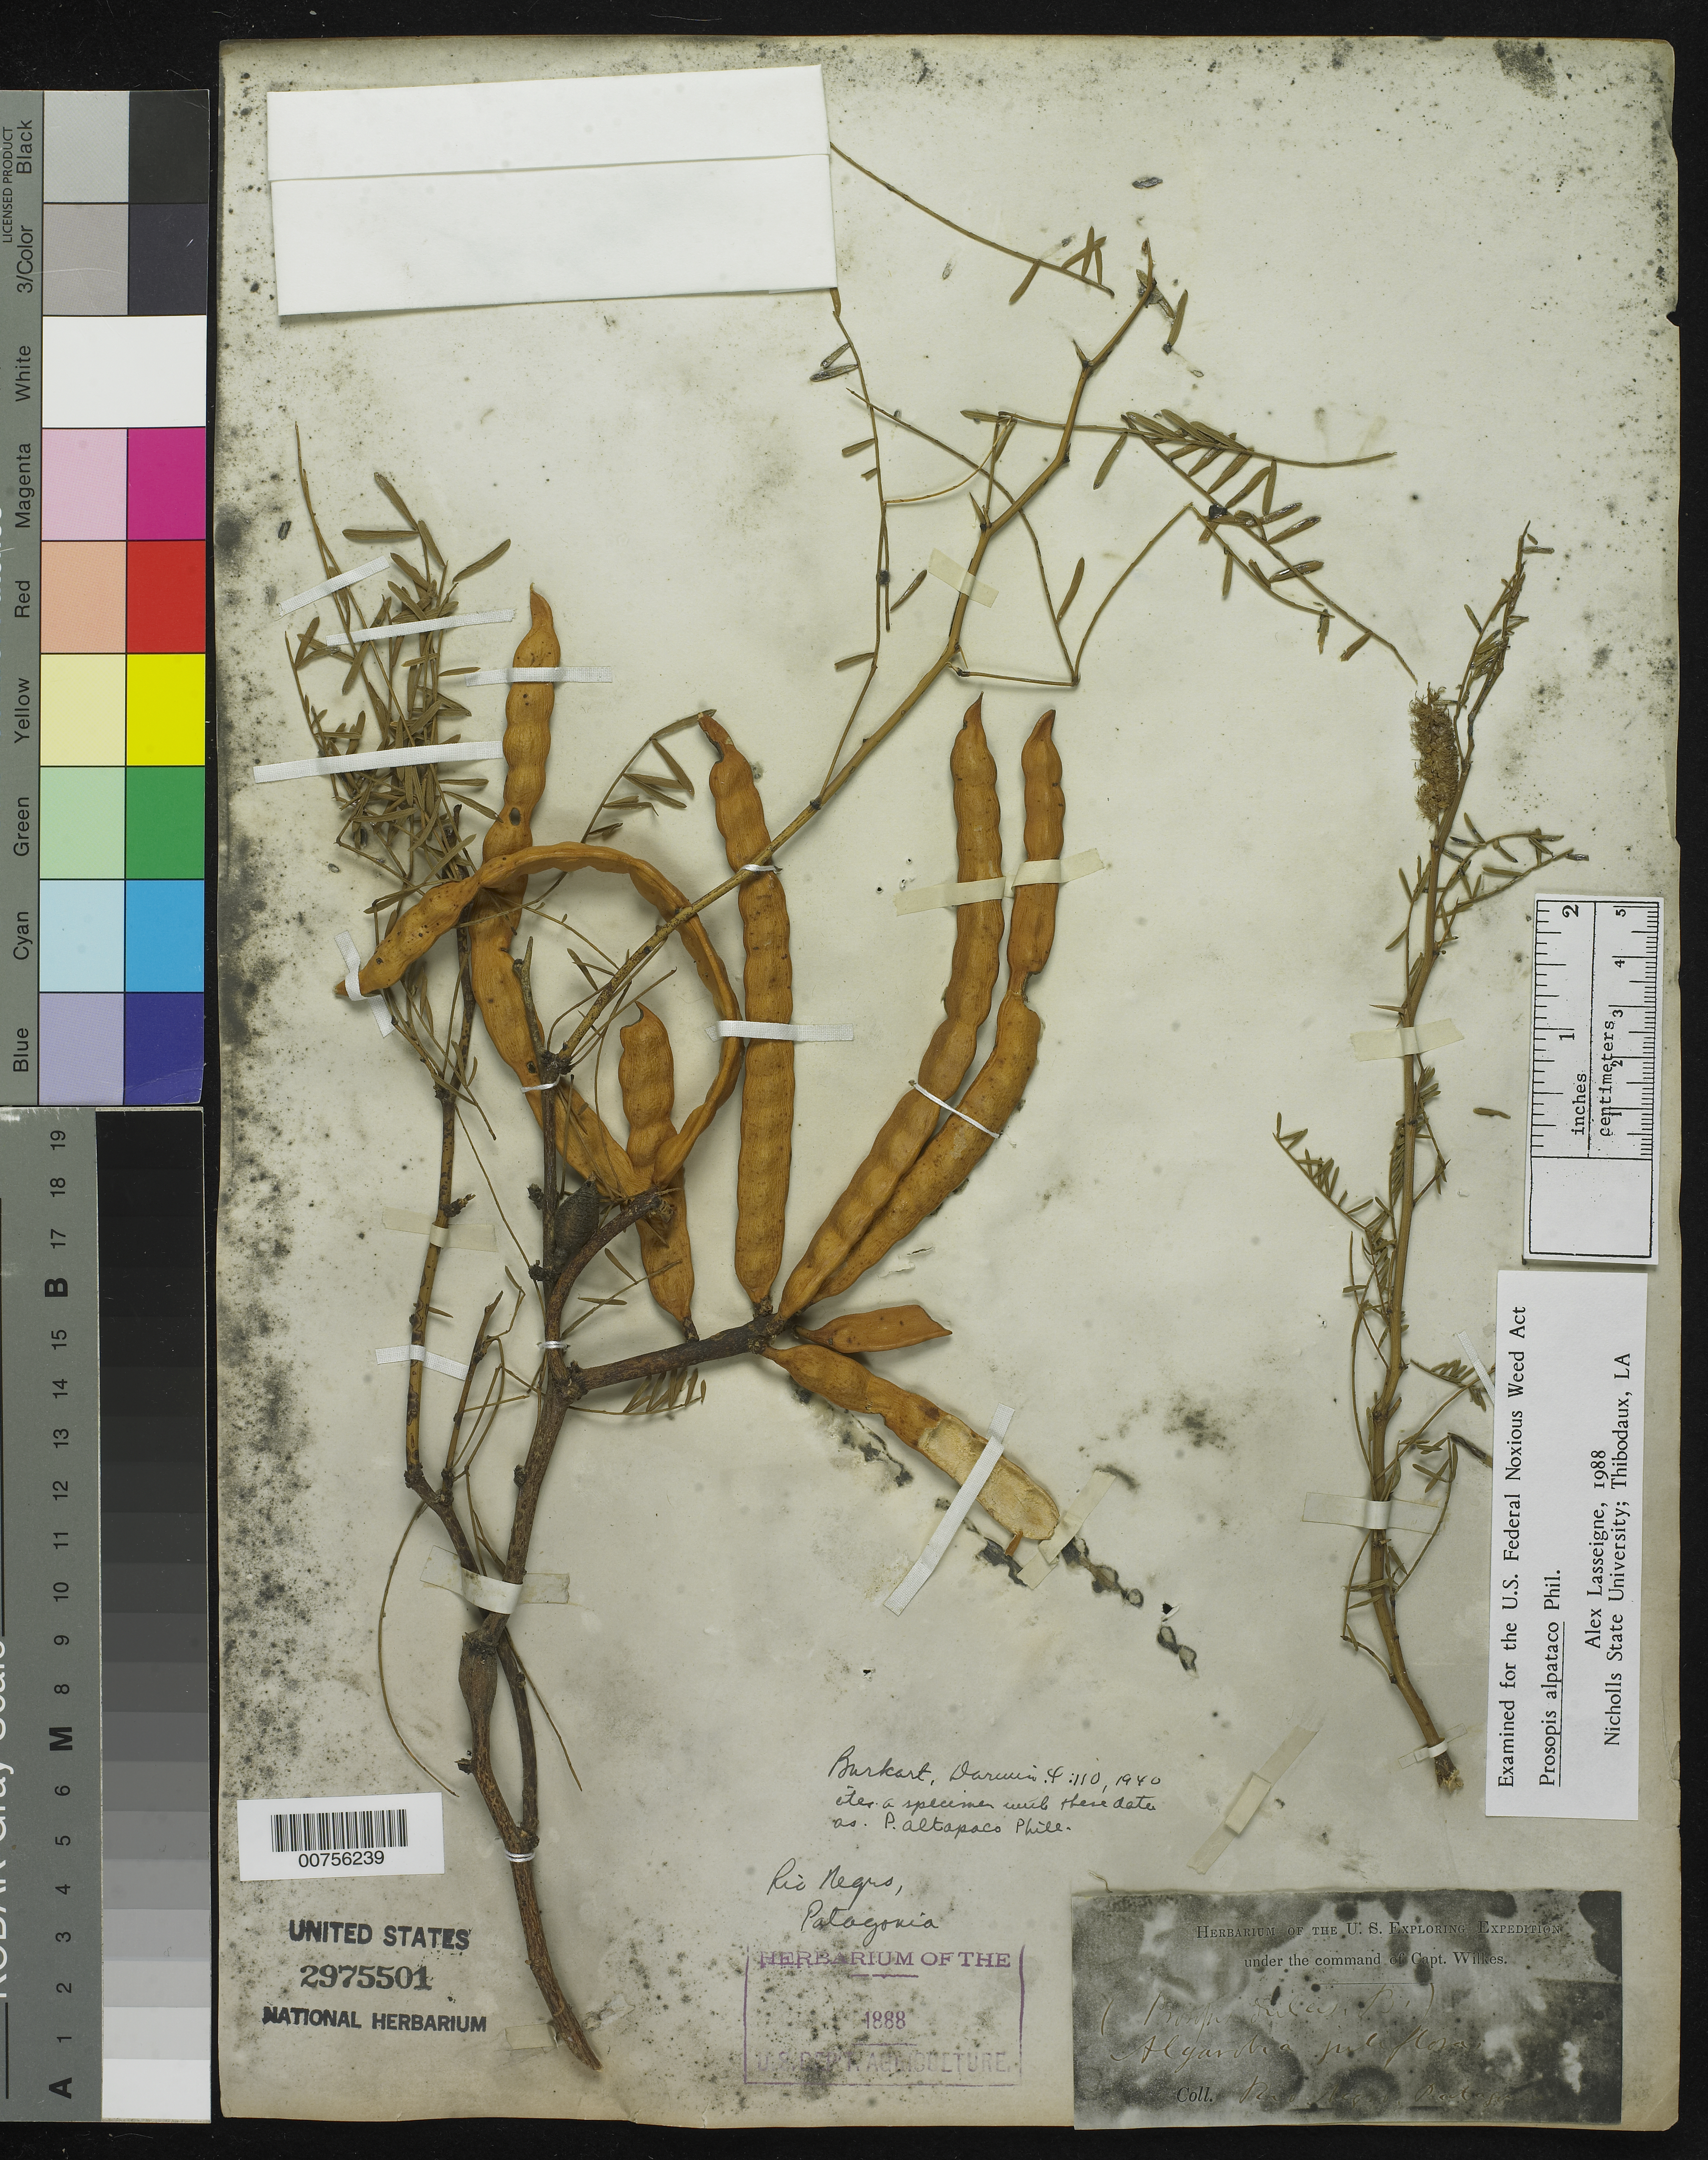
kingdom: Plantae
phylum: Tracheophyta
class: Magnoliopsida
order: Fabales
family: Fabaceae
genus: Neltuma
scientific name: Neltuma alpataco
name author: (Phil.) C. E. Hughes & G.P. Lewis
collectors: Wilkes Explor. Exped.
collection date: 1838/1842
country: Argentina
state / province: Rio Negro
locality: Rio Negro. Patagonia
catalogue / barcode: US 2975501